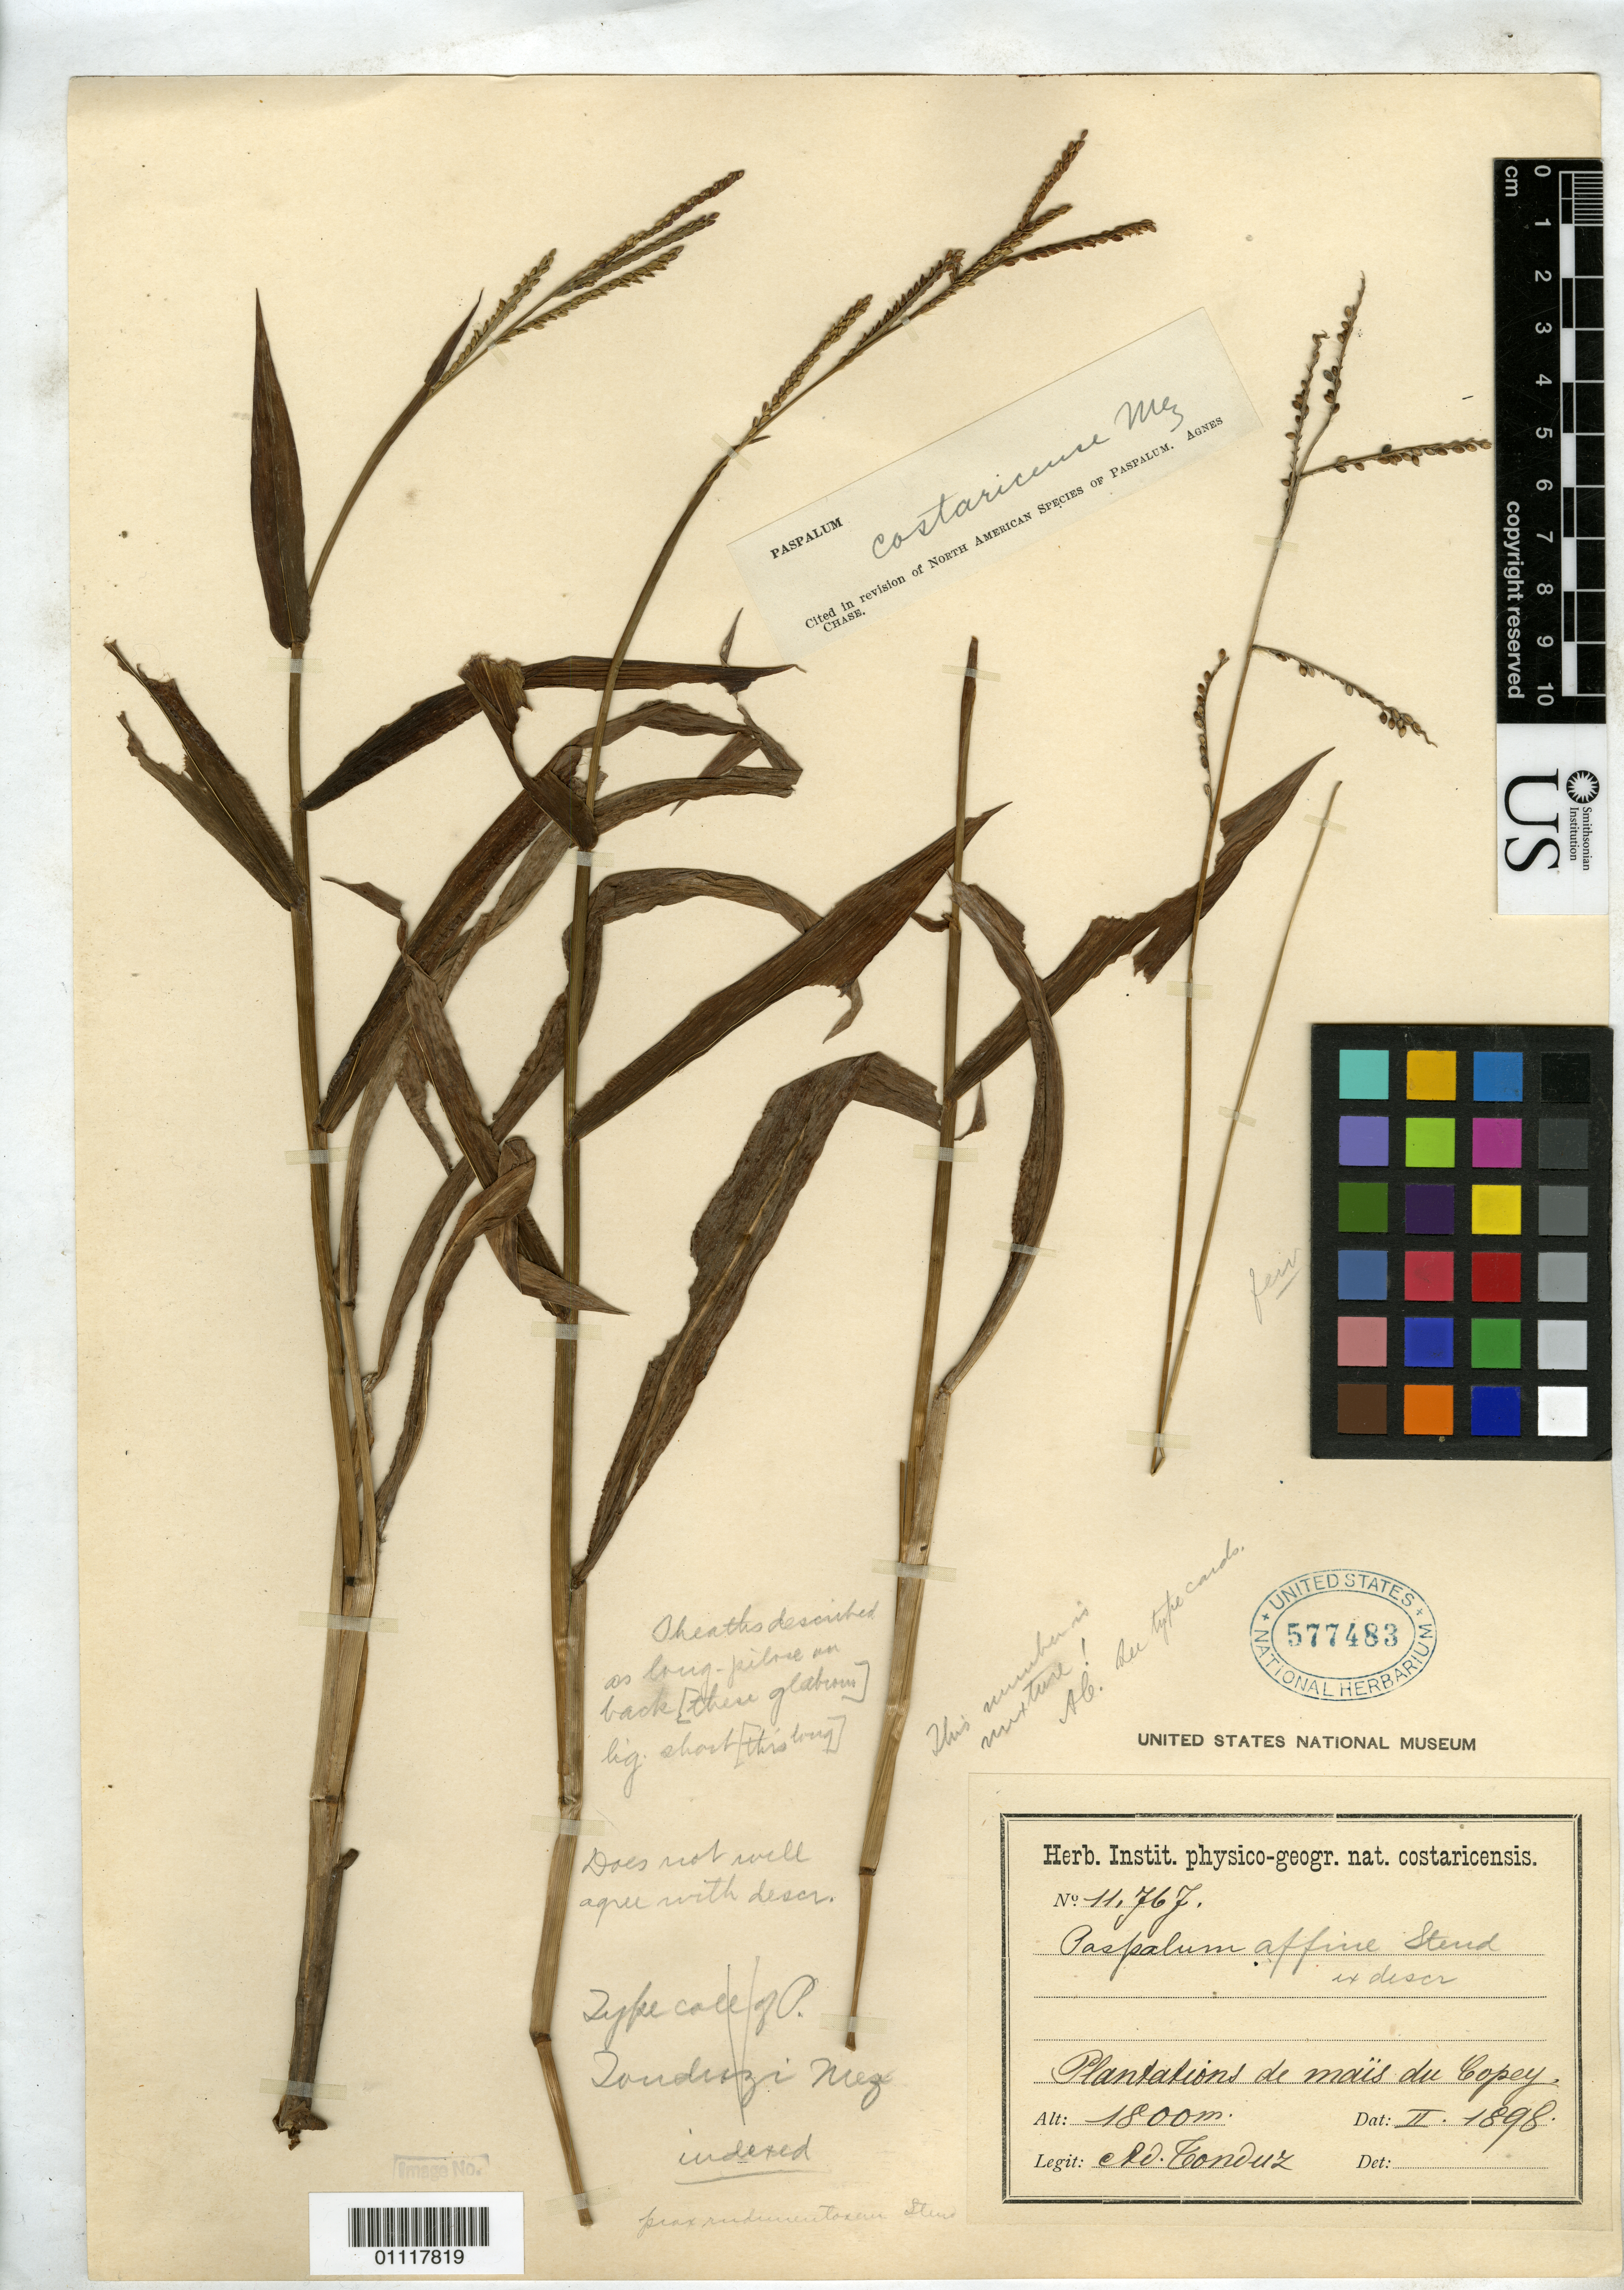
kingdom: Plantae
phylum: Tracheophyta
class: Liliopsida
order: Poales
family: Poaceae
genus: Paspalum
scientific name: Paspalum tonduzii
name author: Mez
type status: Type Collection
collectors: A. Tonduz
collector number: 11767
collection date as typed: Feb 1898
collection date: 1898-02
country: Costa Rica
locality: Santa Rosa du Copey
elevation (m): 1800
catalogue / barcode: US 577483